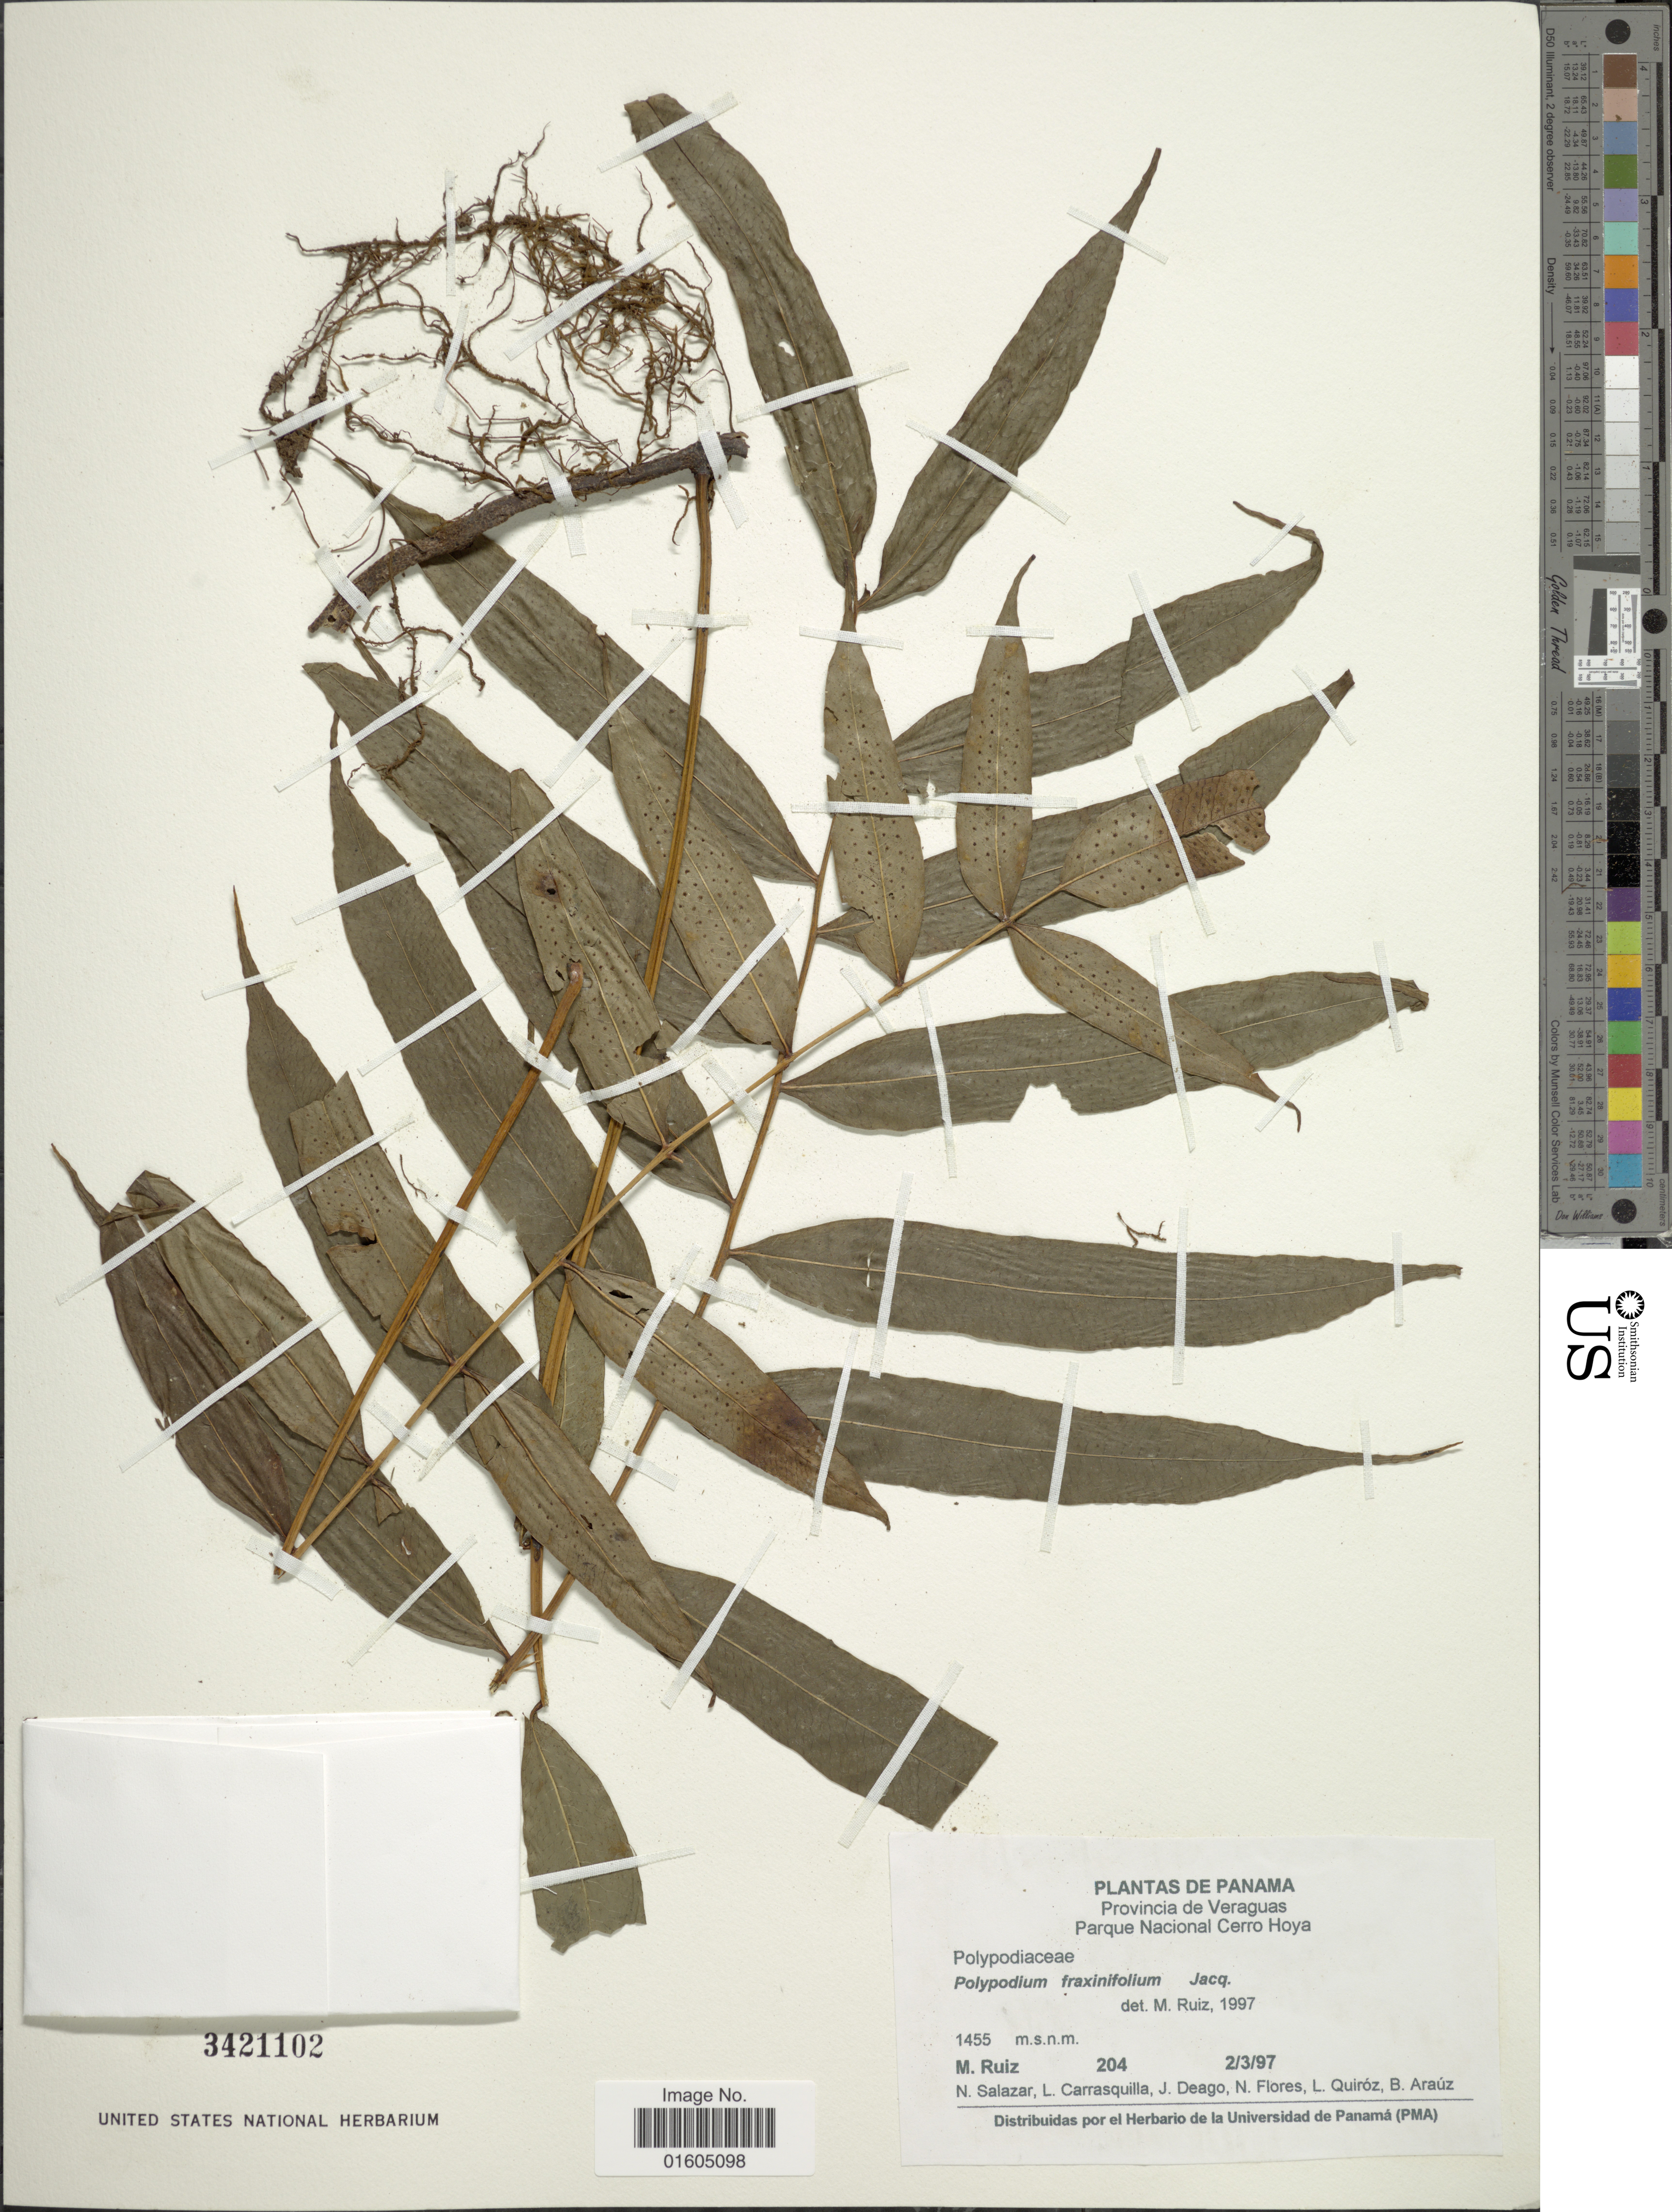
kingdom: Plantae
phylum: Tracheophyta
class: Polypodiopsida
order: Polypodiales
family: Polypodiaceae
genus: Serpocaulon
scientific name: Serpocaulon fraxinifolium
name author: (Jacq.) A.R. Sm.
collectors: M. Ruiz, N. Salazar, L. Carrasquilla, J. Deago & et al.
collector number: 204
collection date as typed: Transcribed d/m/y: 2/3/97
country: Panama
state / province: Veraguas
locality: Panama. Provincia de Veraguas. Parque Nacional Cerro Hoya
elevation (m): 1455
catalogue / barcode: US 3421102